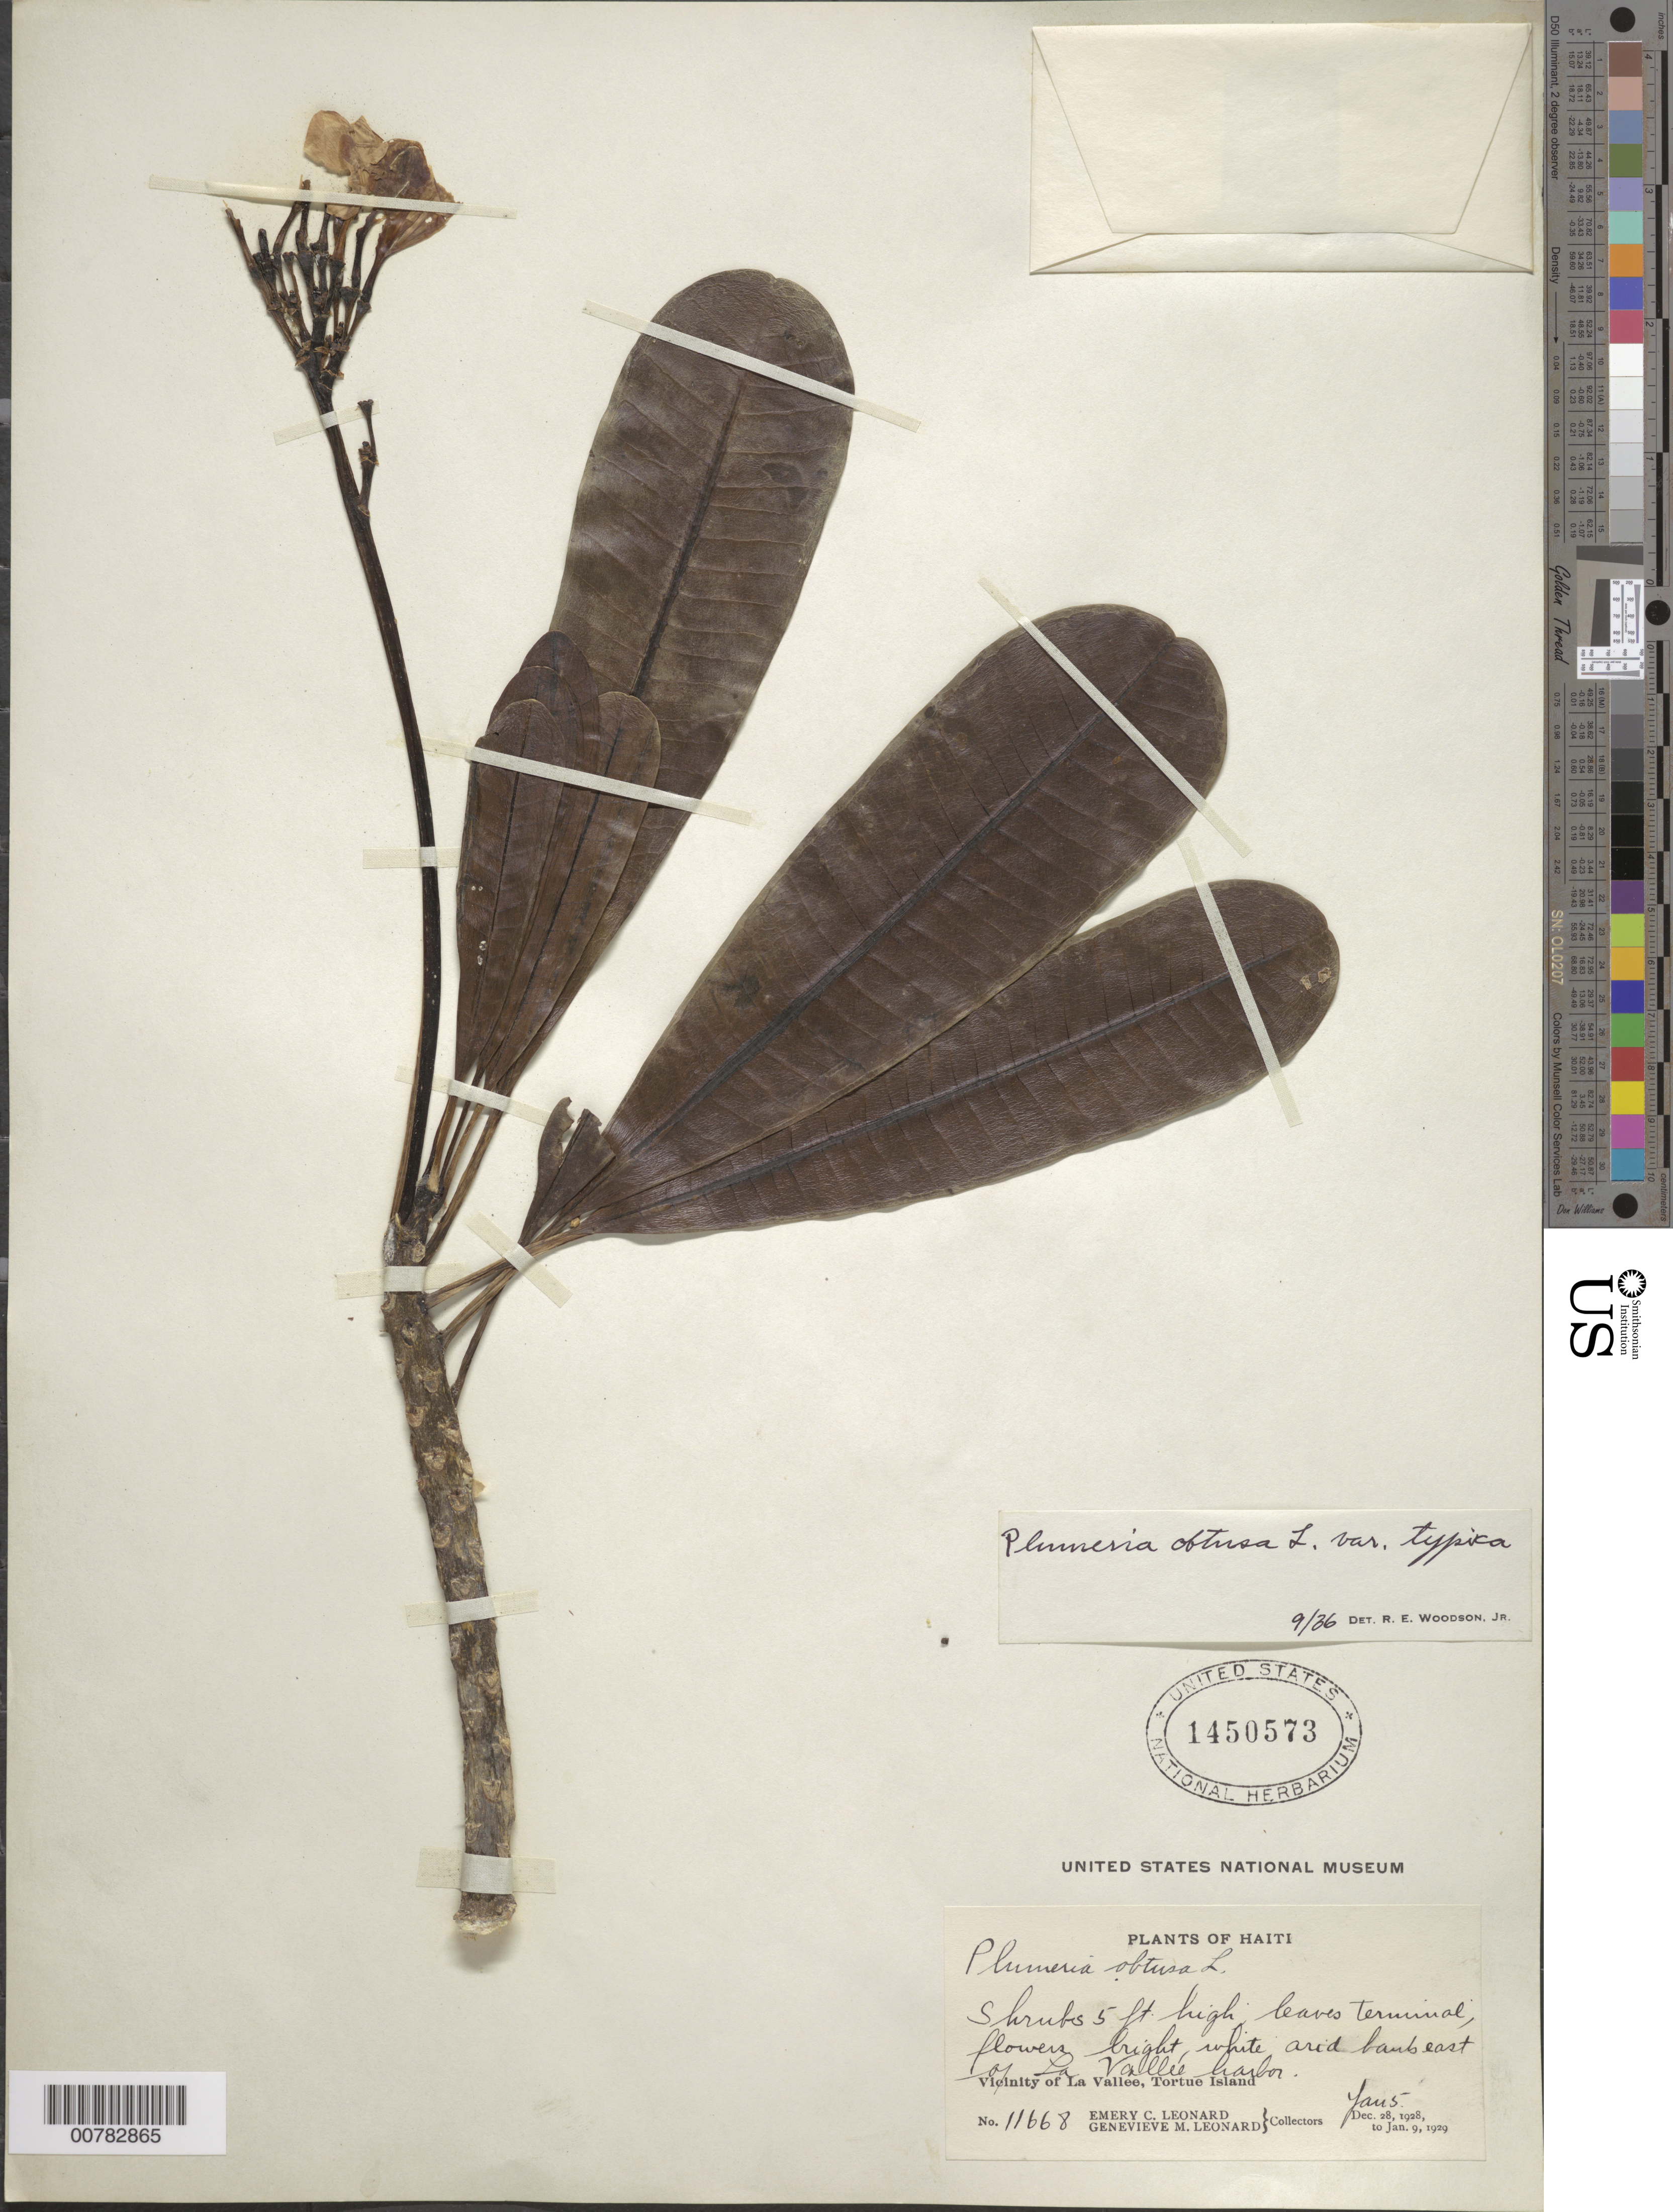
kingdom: Plantae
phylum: Tracheophyta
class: Magnoliopsida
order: Gentianales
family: Apocynaceae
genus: Plumeria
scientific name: Plumeria obtusa var. typica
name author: Woodson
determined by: Woodson, R. E., Jr.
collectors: E. C. Leonard & G. M. Leonard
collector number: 11668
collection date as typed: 05 Jan 1929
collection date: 1929-01-05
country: Haiti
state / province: Nord-Óuest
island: Île de la Tortue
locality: Tortue Island, vicinity of La Vallée, east of La Vallée harbor.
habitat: Arid bank of harbor.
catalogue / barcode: US 1450573